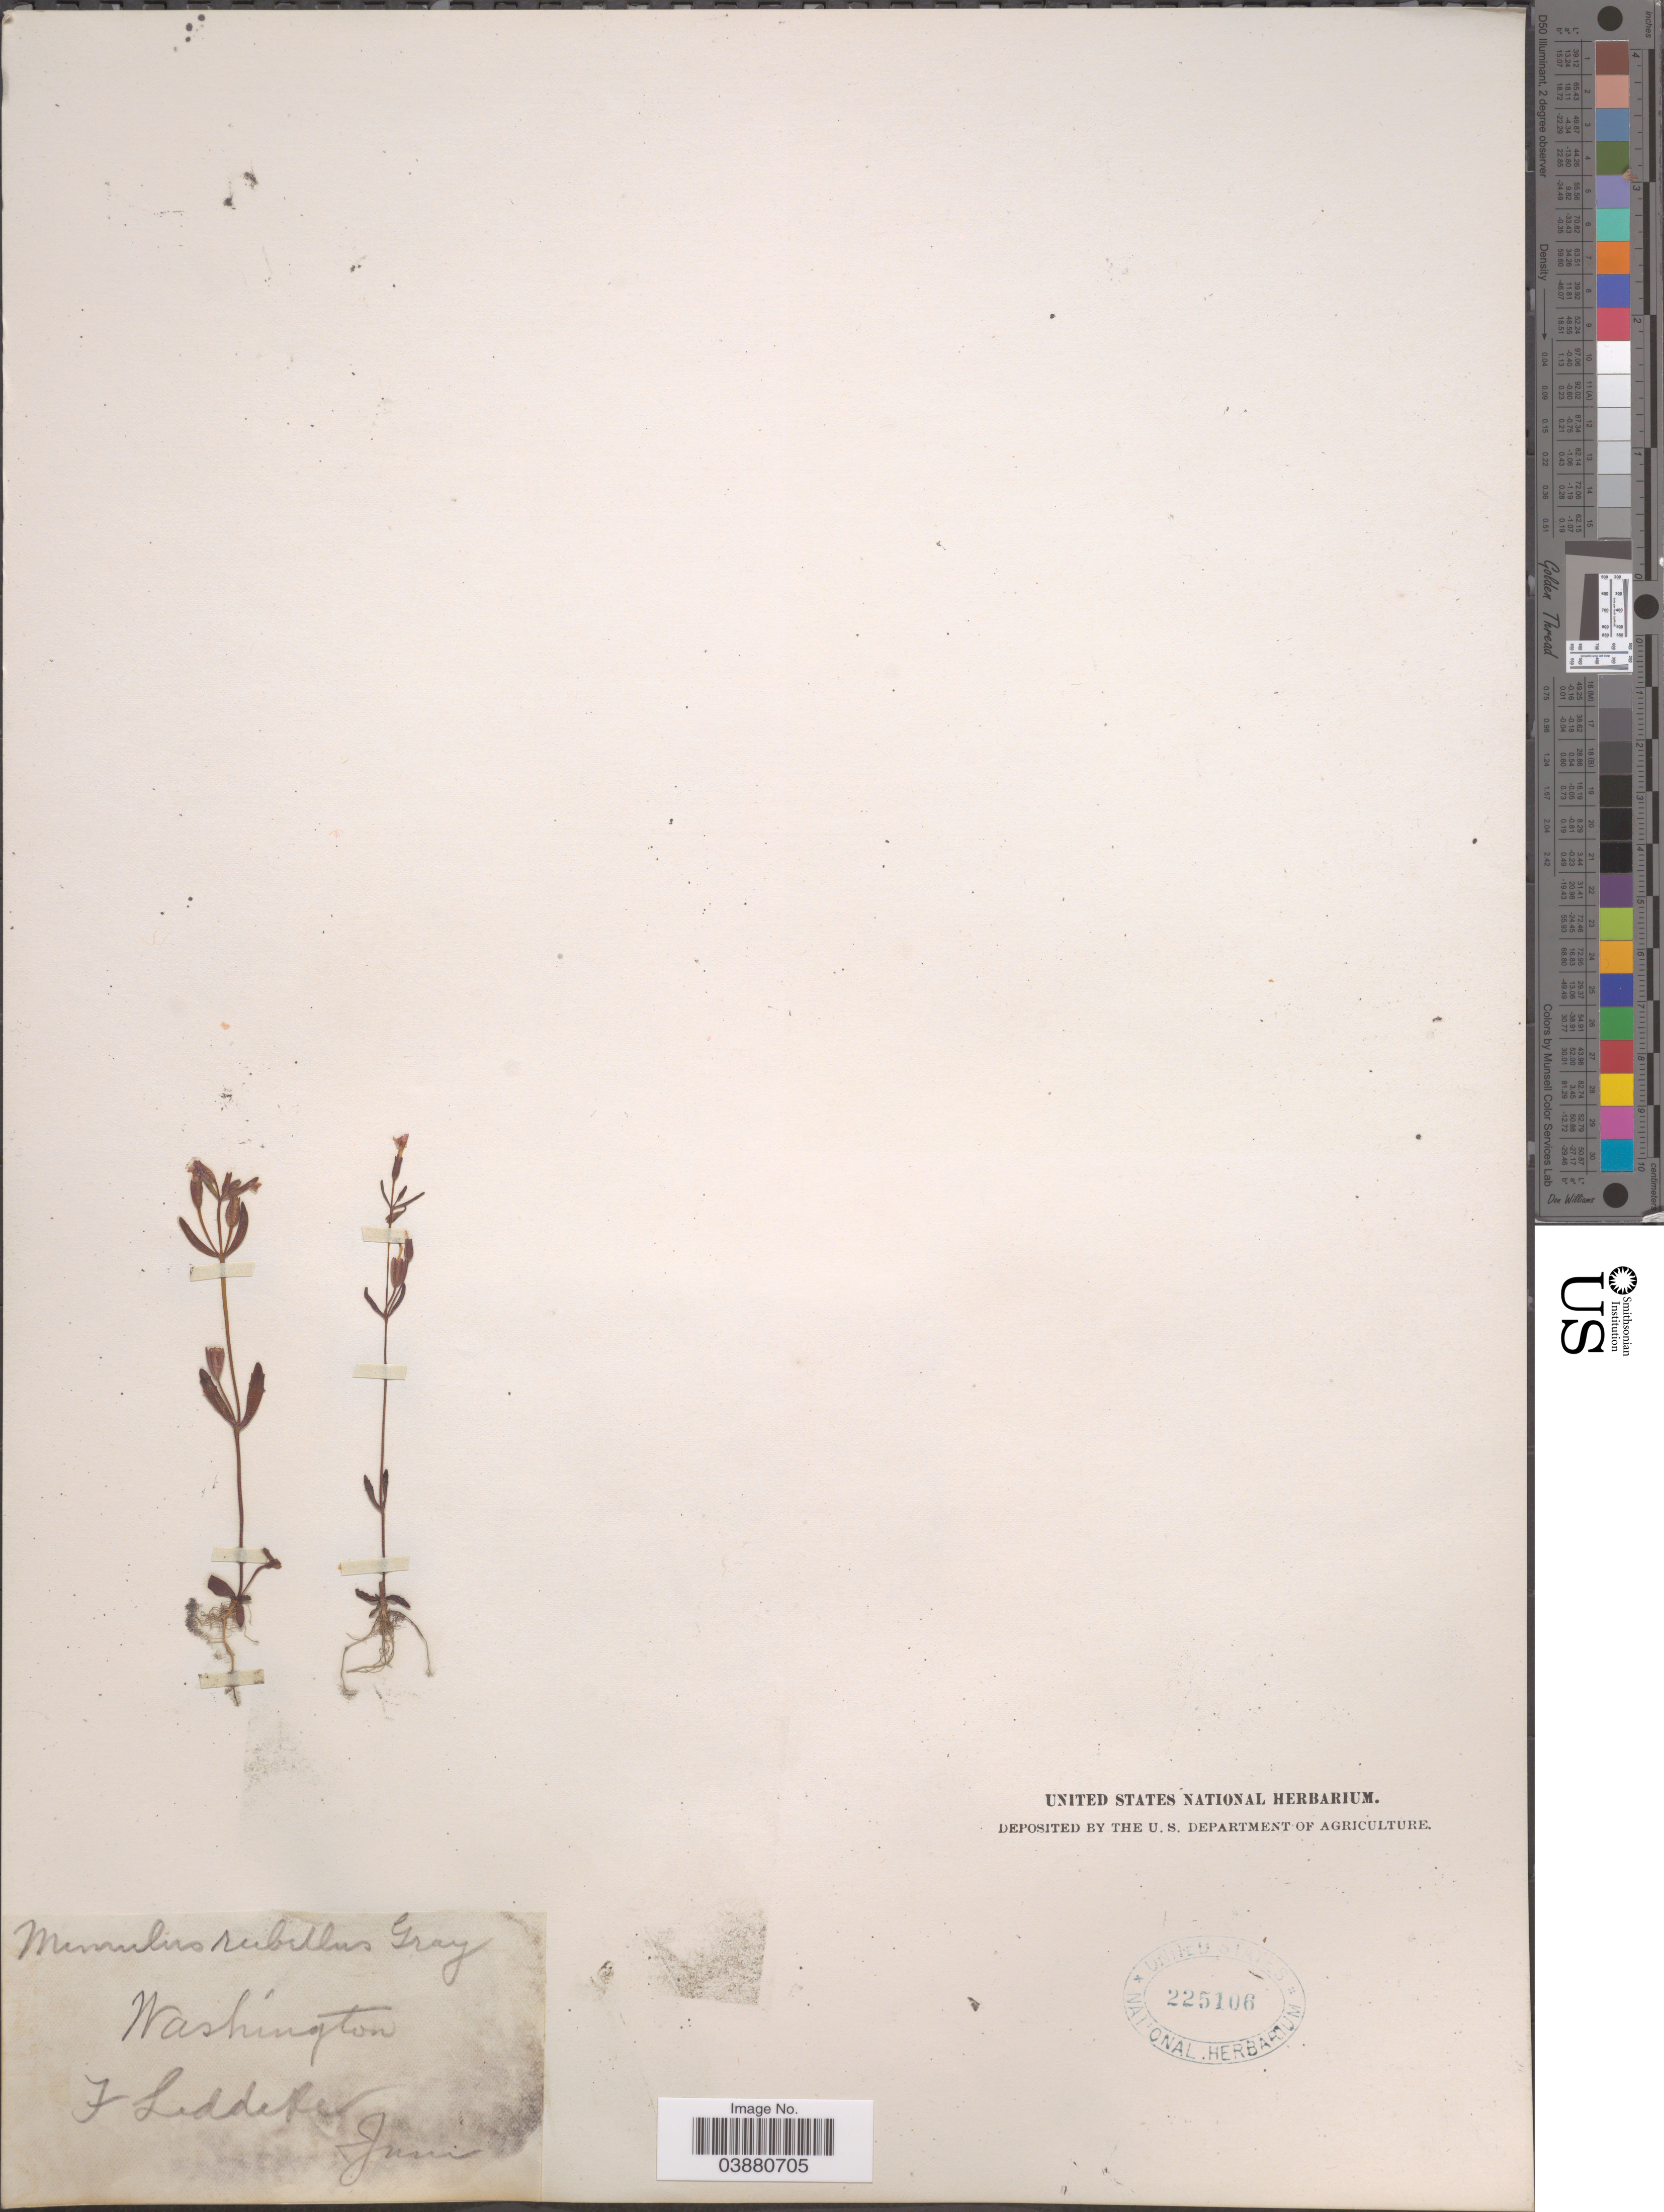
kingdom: Plantae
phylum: Tracheophyta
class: Magnoliopsida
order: Lamiales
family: Phrymaceae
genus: Mimulus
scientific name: Mimulus breweri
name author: (Greene) Coville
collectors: F. Liddeke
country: United States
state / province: Washington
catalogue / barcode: US 225106